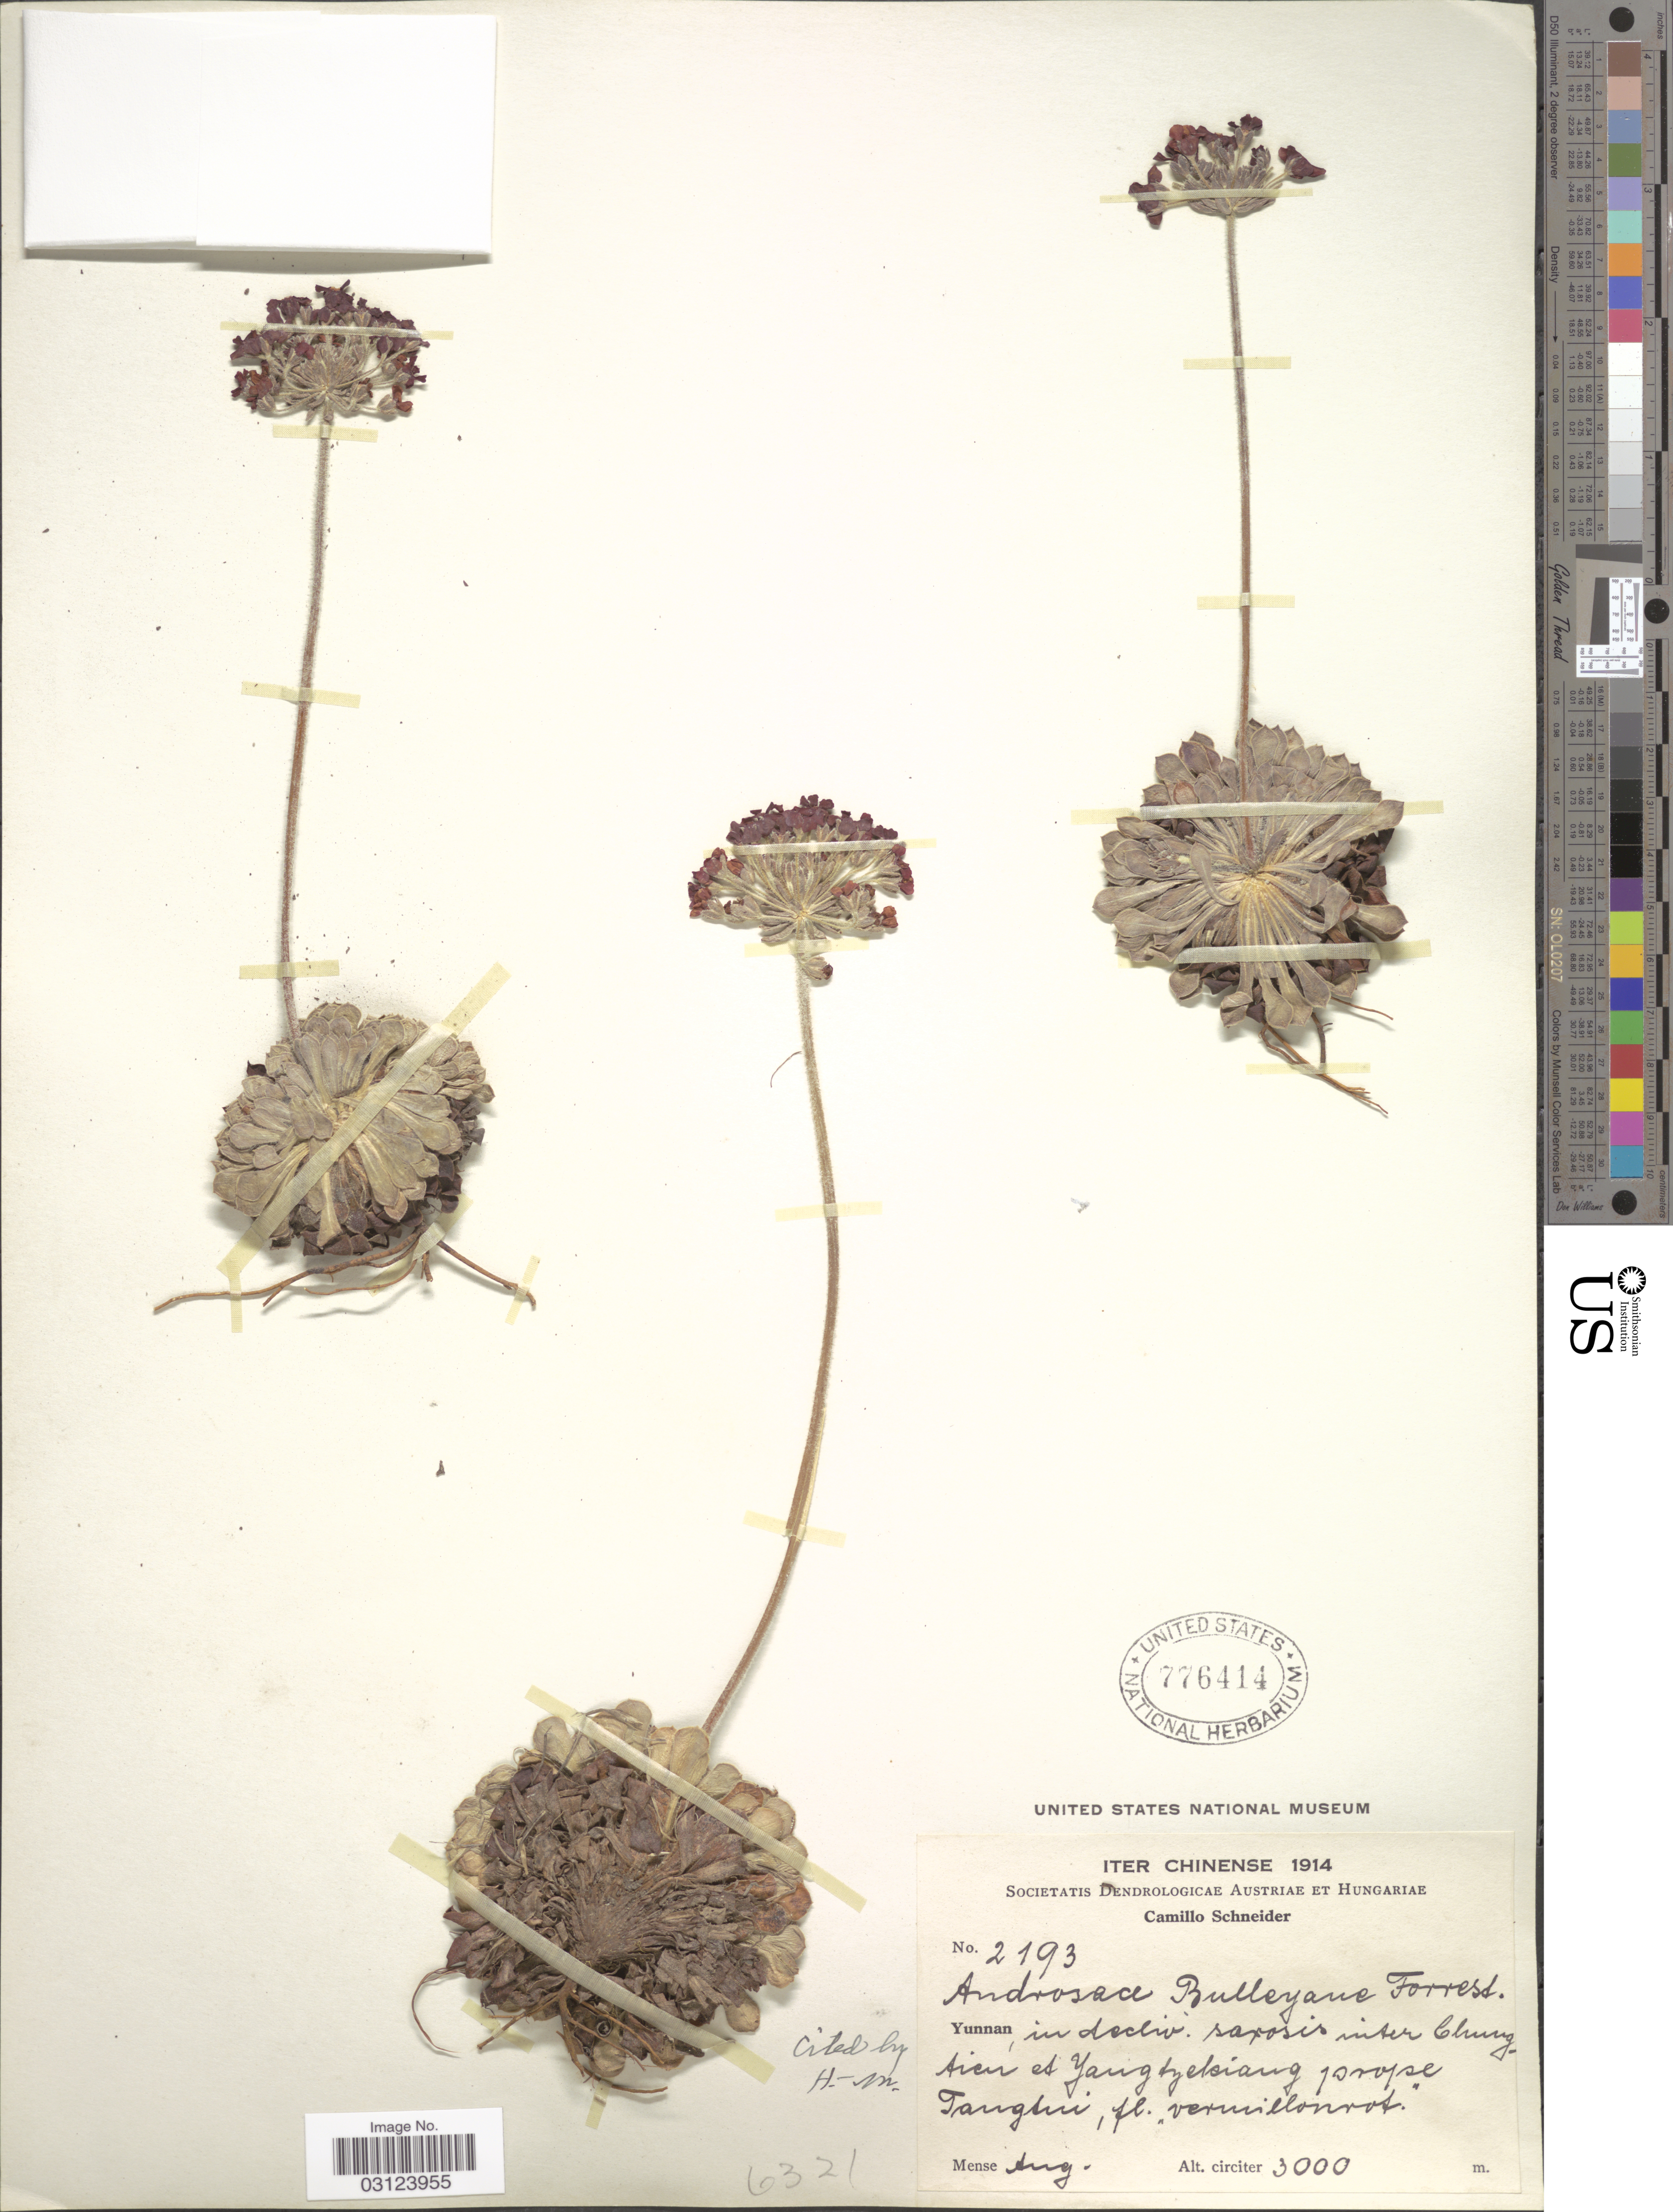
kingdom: Plantae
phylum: Tracheophyta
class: Magnoliopsida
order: Ericales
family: Primulaceae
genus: Androsace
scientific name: Androsace bulleyana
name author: Forrest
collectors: C. K. Schneider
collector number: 2193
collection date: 1914-08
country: China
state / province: Yunnan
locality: In decliv. saxosis inter Chungtien et Yangtzekiang prope Tangsui.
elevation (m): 3000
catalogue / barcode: US 776414